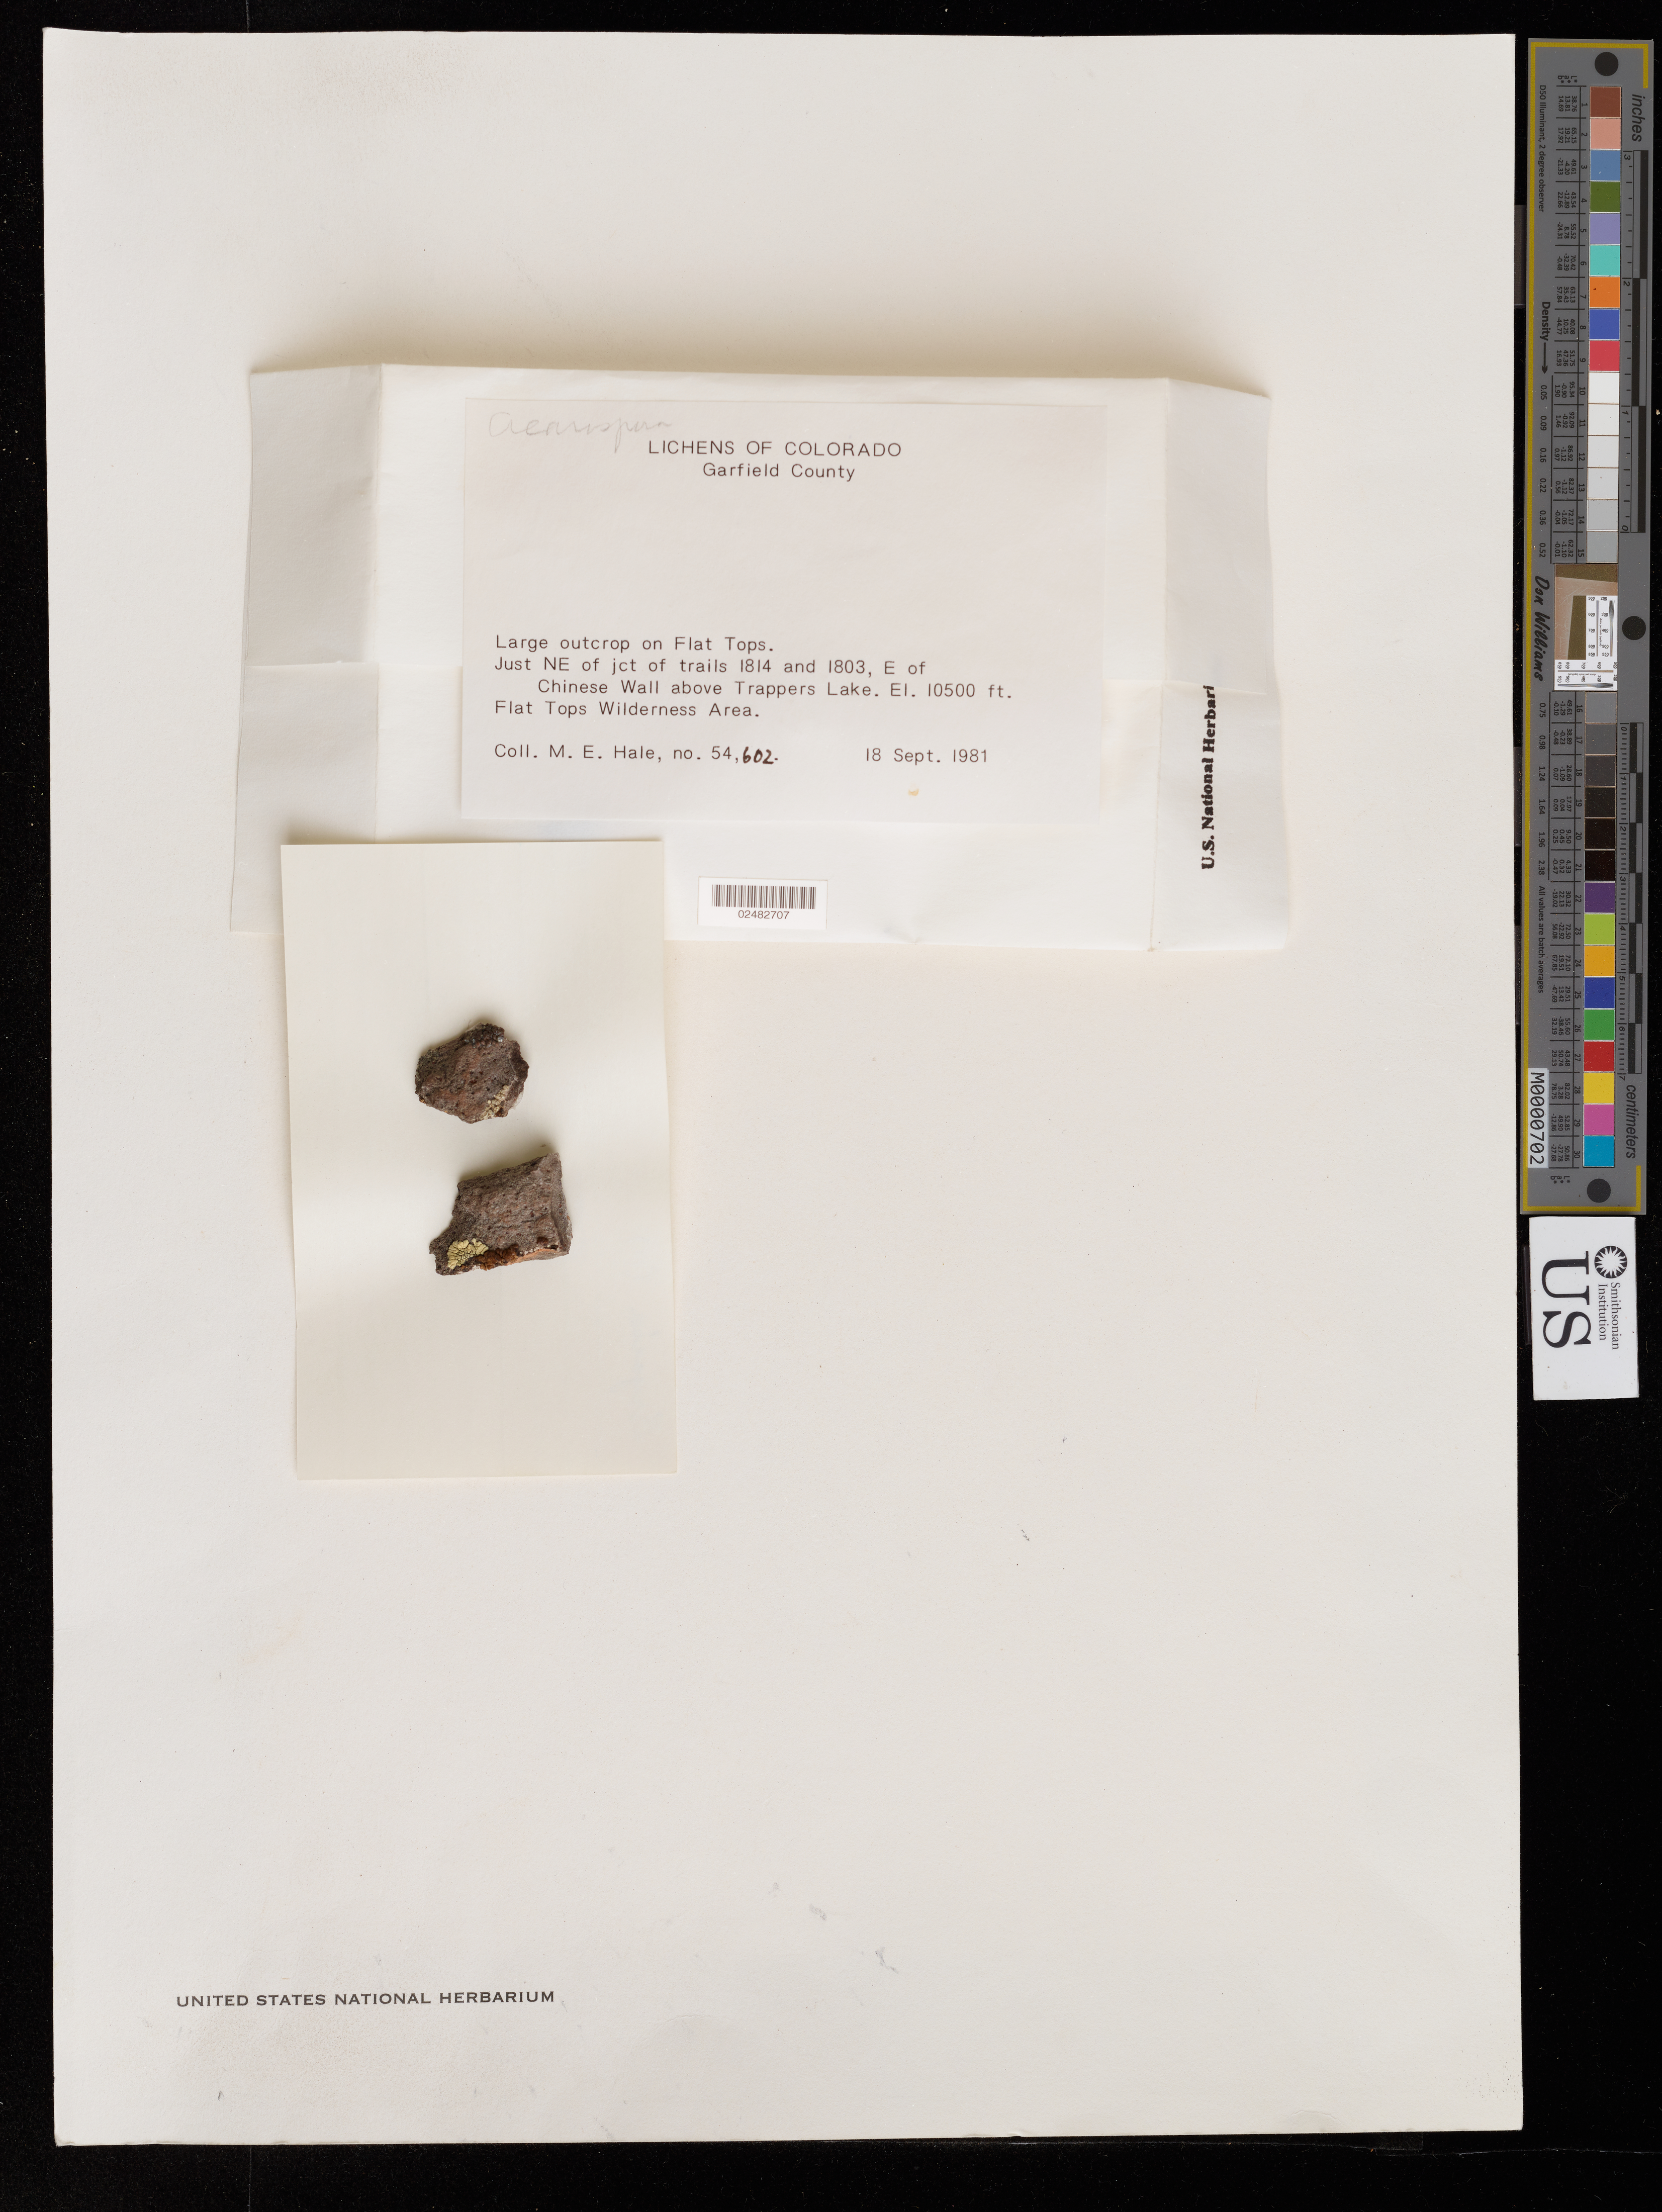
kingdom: Fungi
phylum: Ascomycota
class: Lecanoromycetes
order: Acarosporales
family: Acarosporaceae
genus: Acarospora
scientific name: Acarospora sp.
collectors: M. Hale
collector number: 54602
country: United States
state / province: Colorado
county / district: Garfield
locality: Just NE of jct of trails 1814 and 1803, E of Chinese Wall above Trappers Lake. flat Tops Wilderness area.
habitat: Large outcrop on Flat Tops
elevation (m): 3200